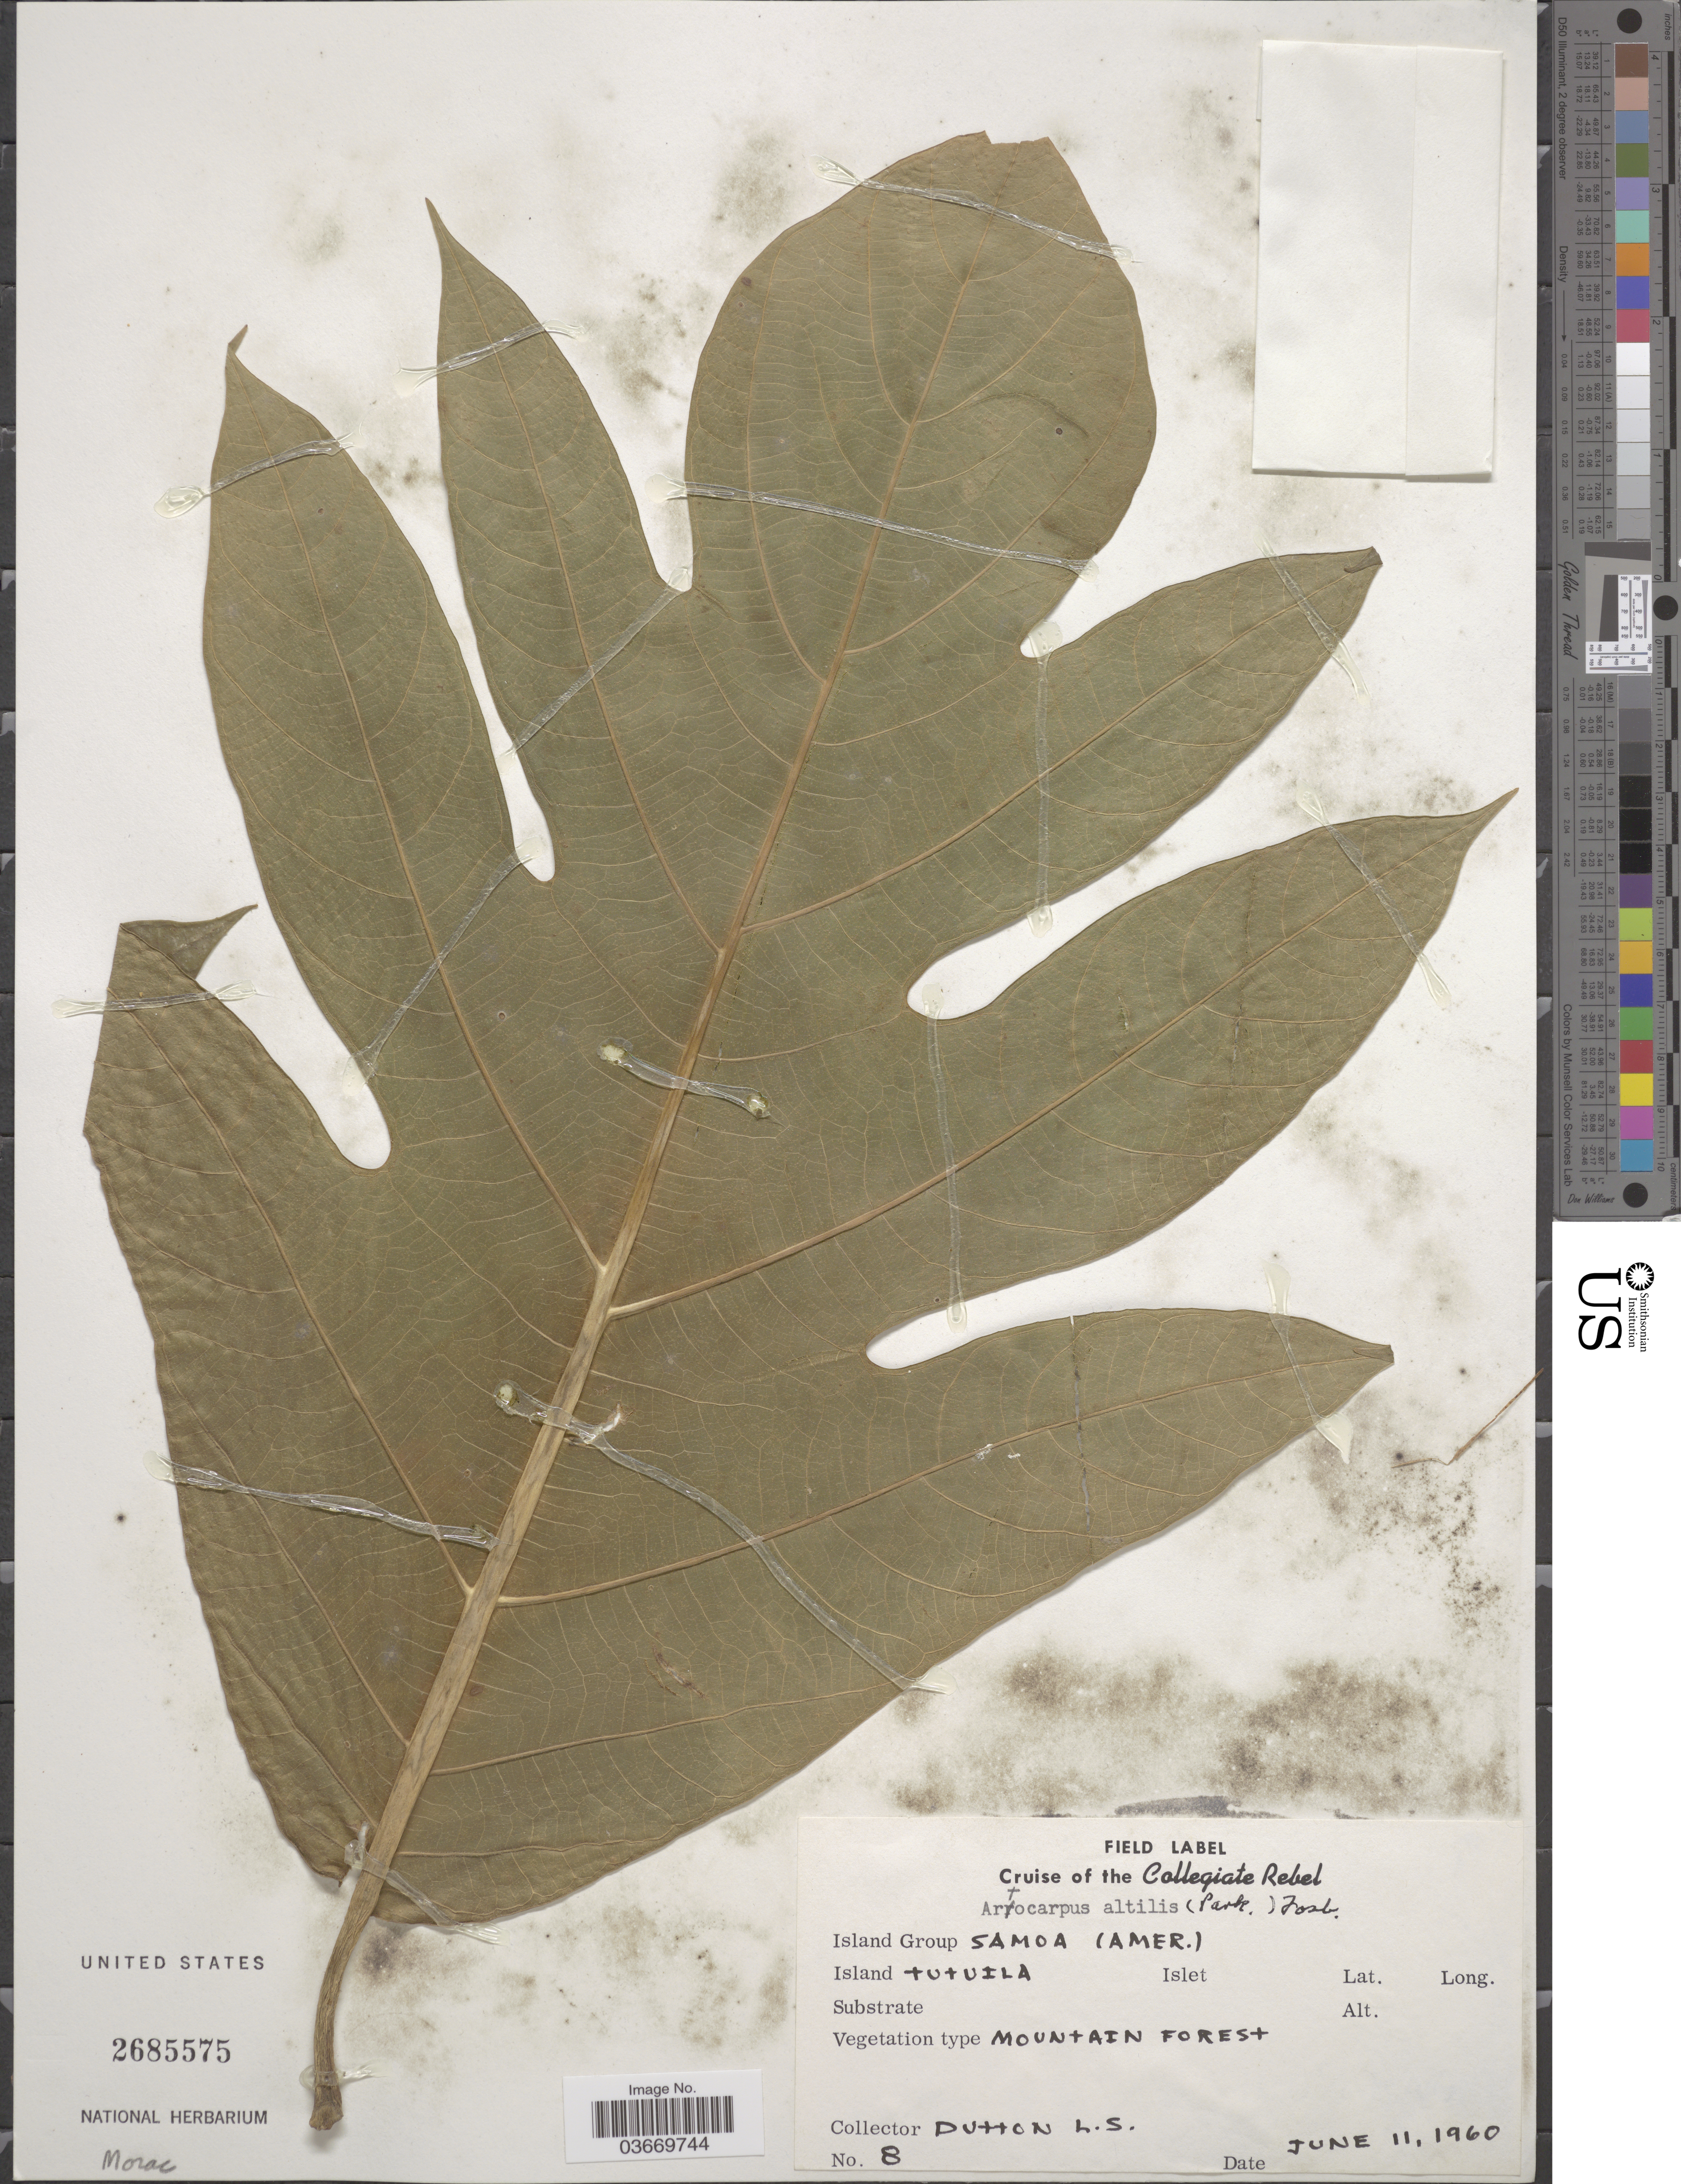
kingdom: Plantae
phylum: Tracheophyta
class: Magnoliopsida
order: Rosales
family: Moraceae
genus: Artocarpus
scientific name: Artocarpus altilis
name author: (Parkinson) Fosberg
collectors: L. Dutton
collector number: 8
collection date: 1960-06-11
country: American Samoa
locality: Island Groups Samoa (Amer.). Island Tutuila Islet.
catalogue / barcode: US 2685575